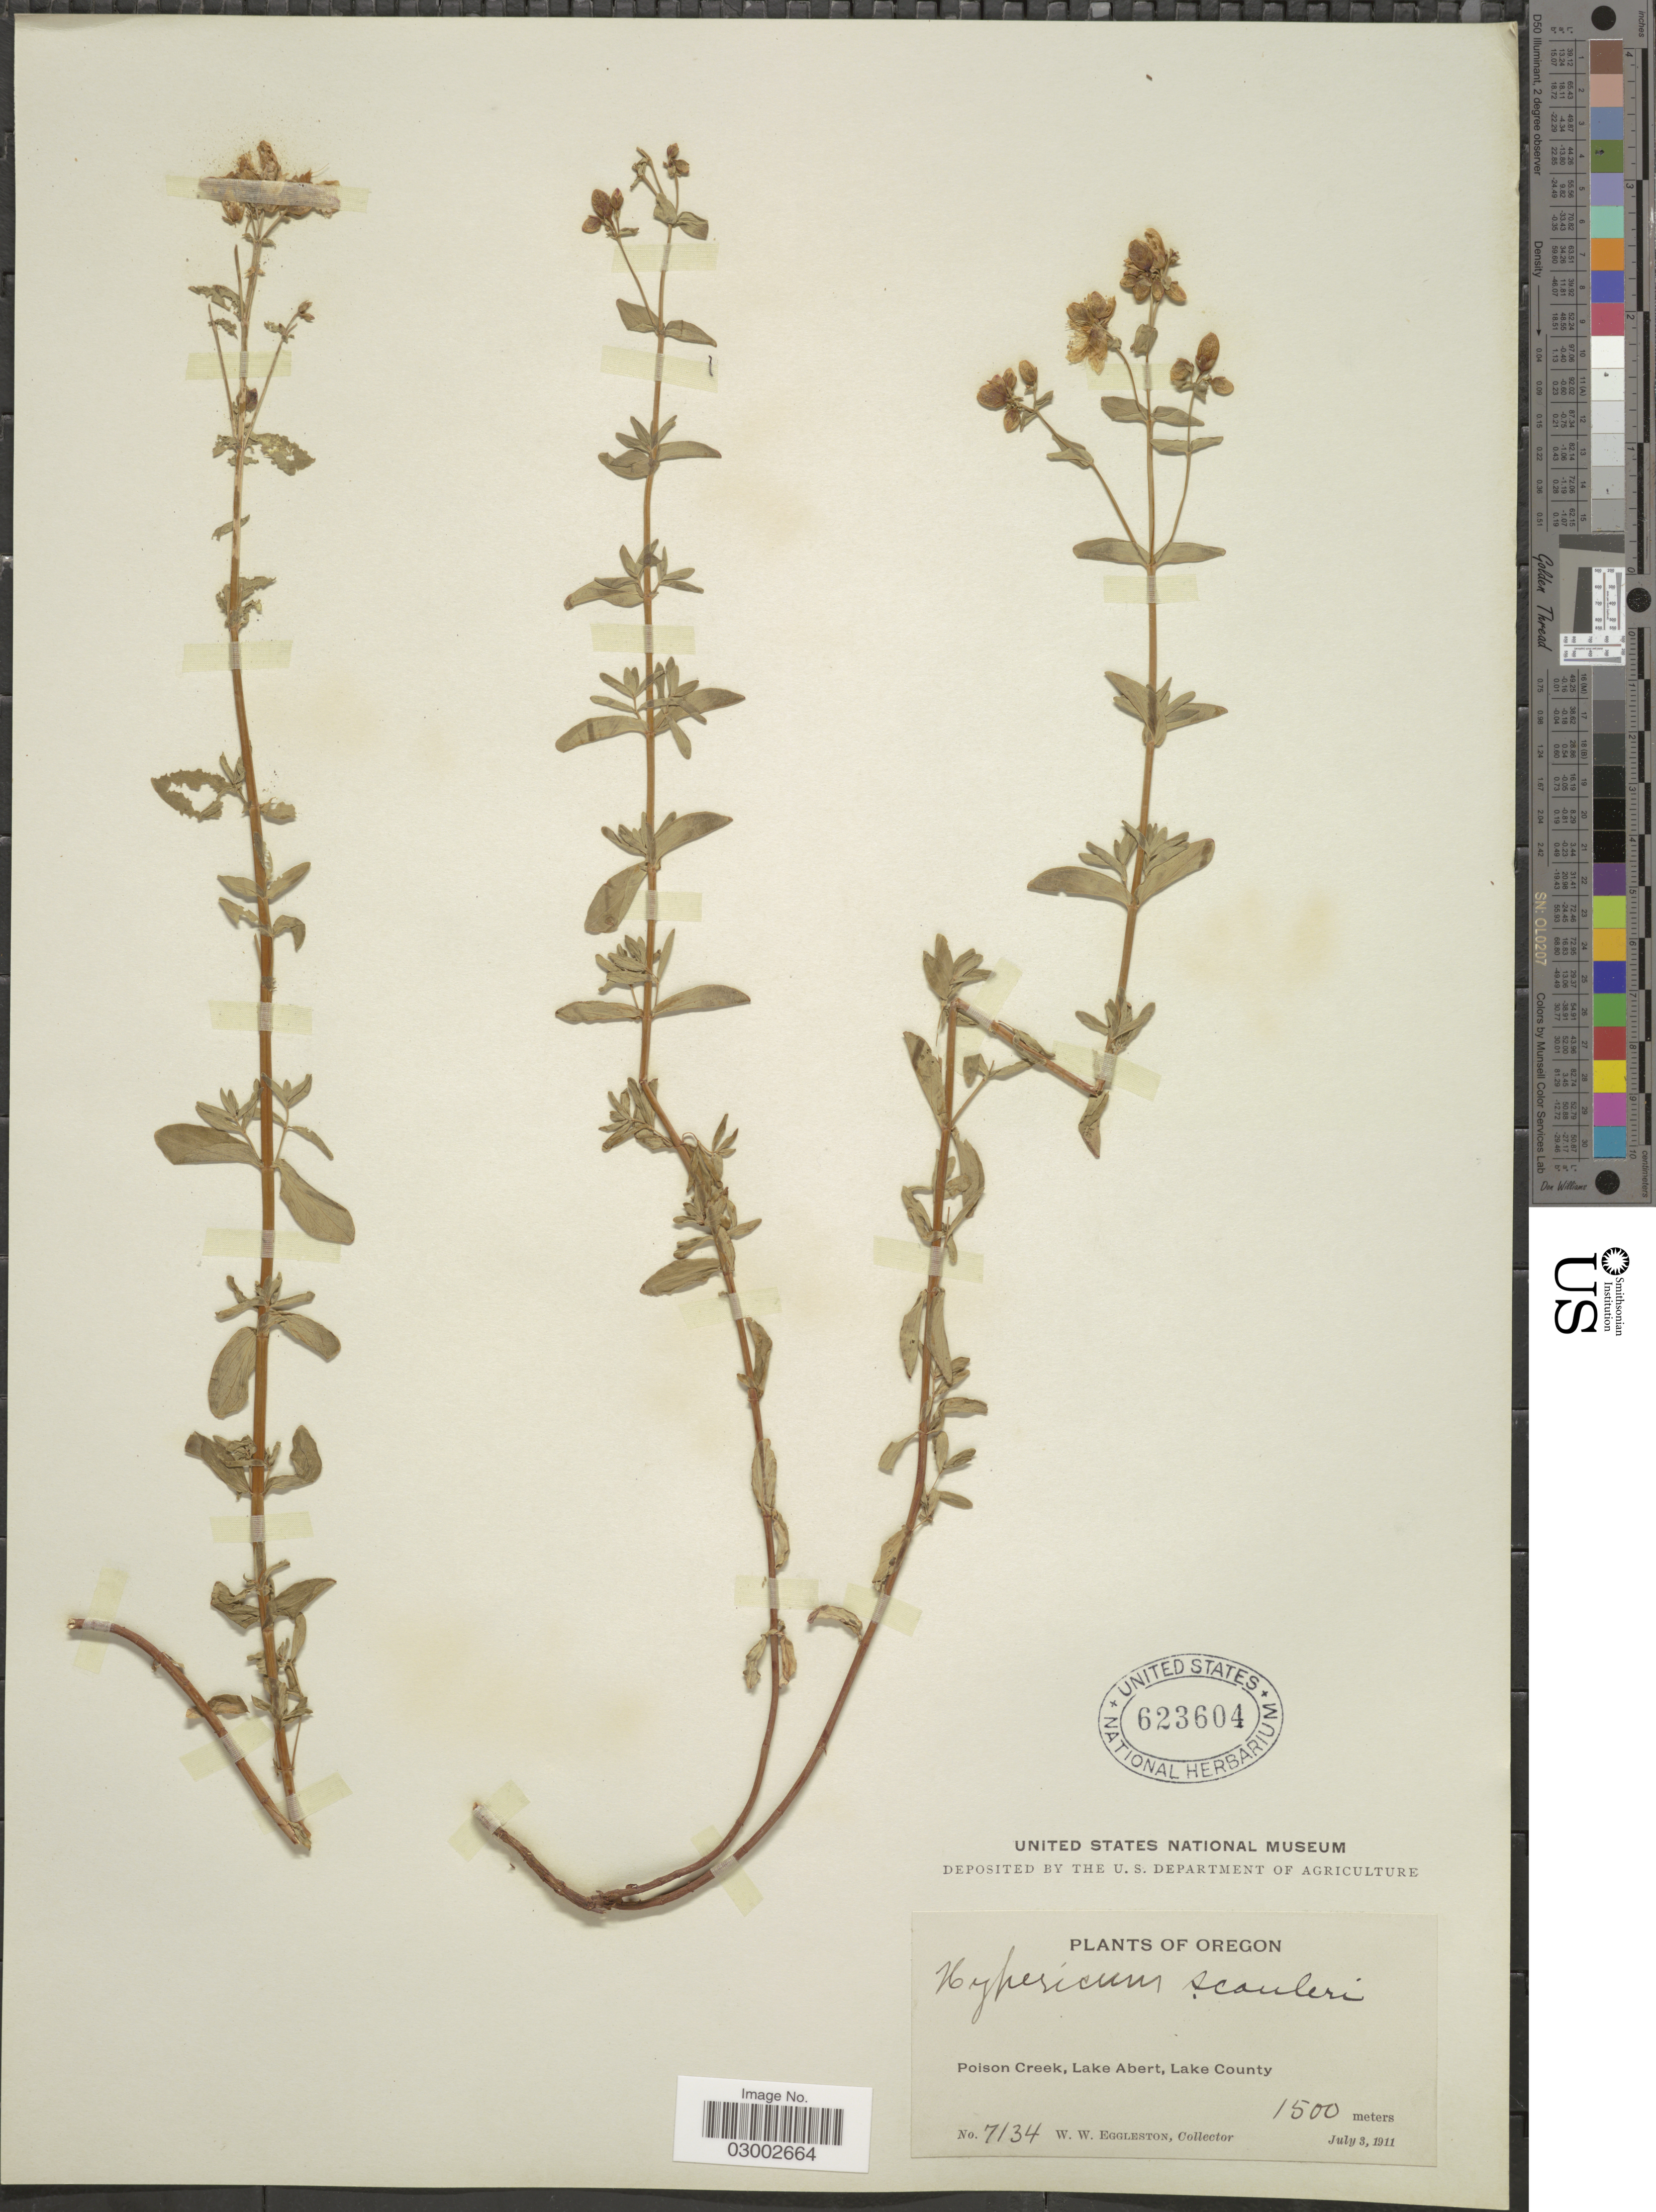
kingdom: Plantae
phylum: Tracheophyta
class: Magnoliopsida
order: Malpighiales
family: Hypericaceae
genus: Hypericum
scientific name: Hypericum scouleri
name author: Hook.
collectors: W. W. Eggleston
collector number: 7134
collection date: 1911-07-03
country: United States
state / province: Oregon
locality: Poison Creek, Lake Abert, Lake County.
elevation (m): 1500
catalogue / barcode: US 623604